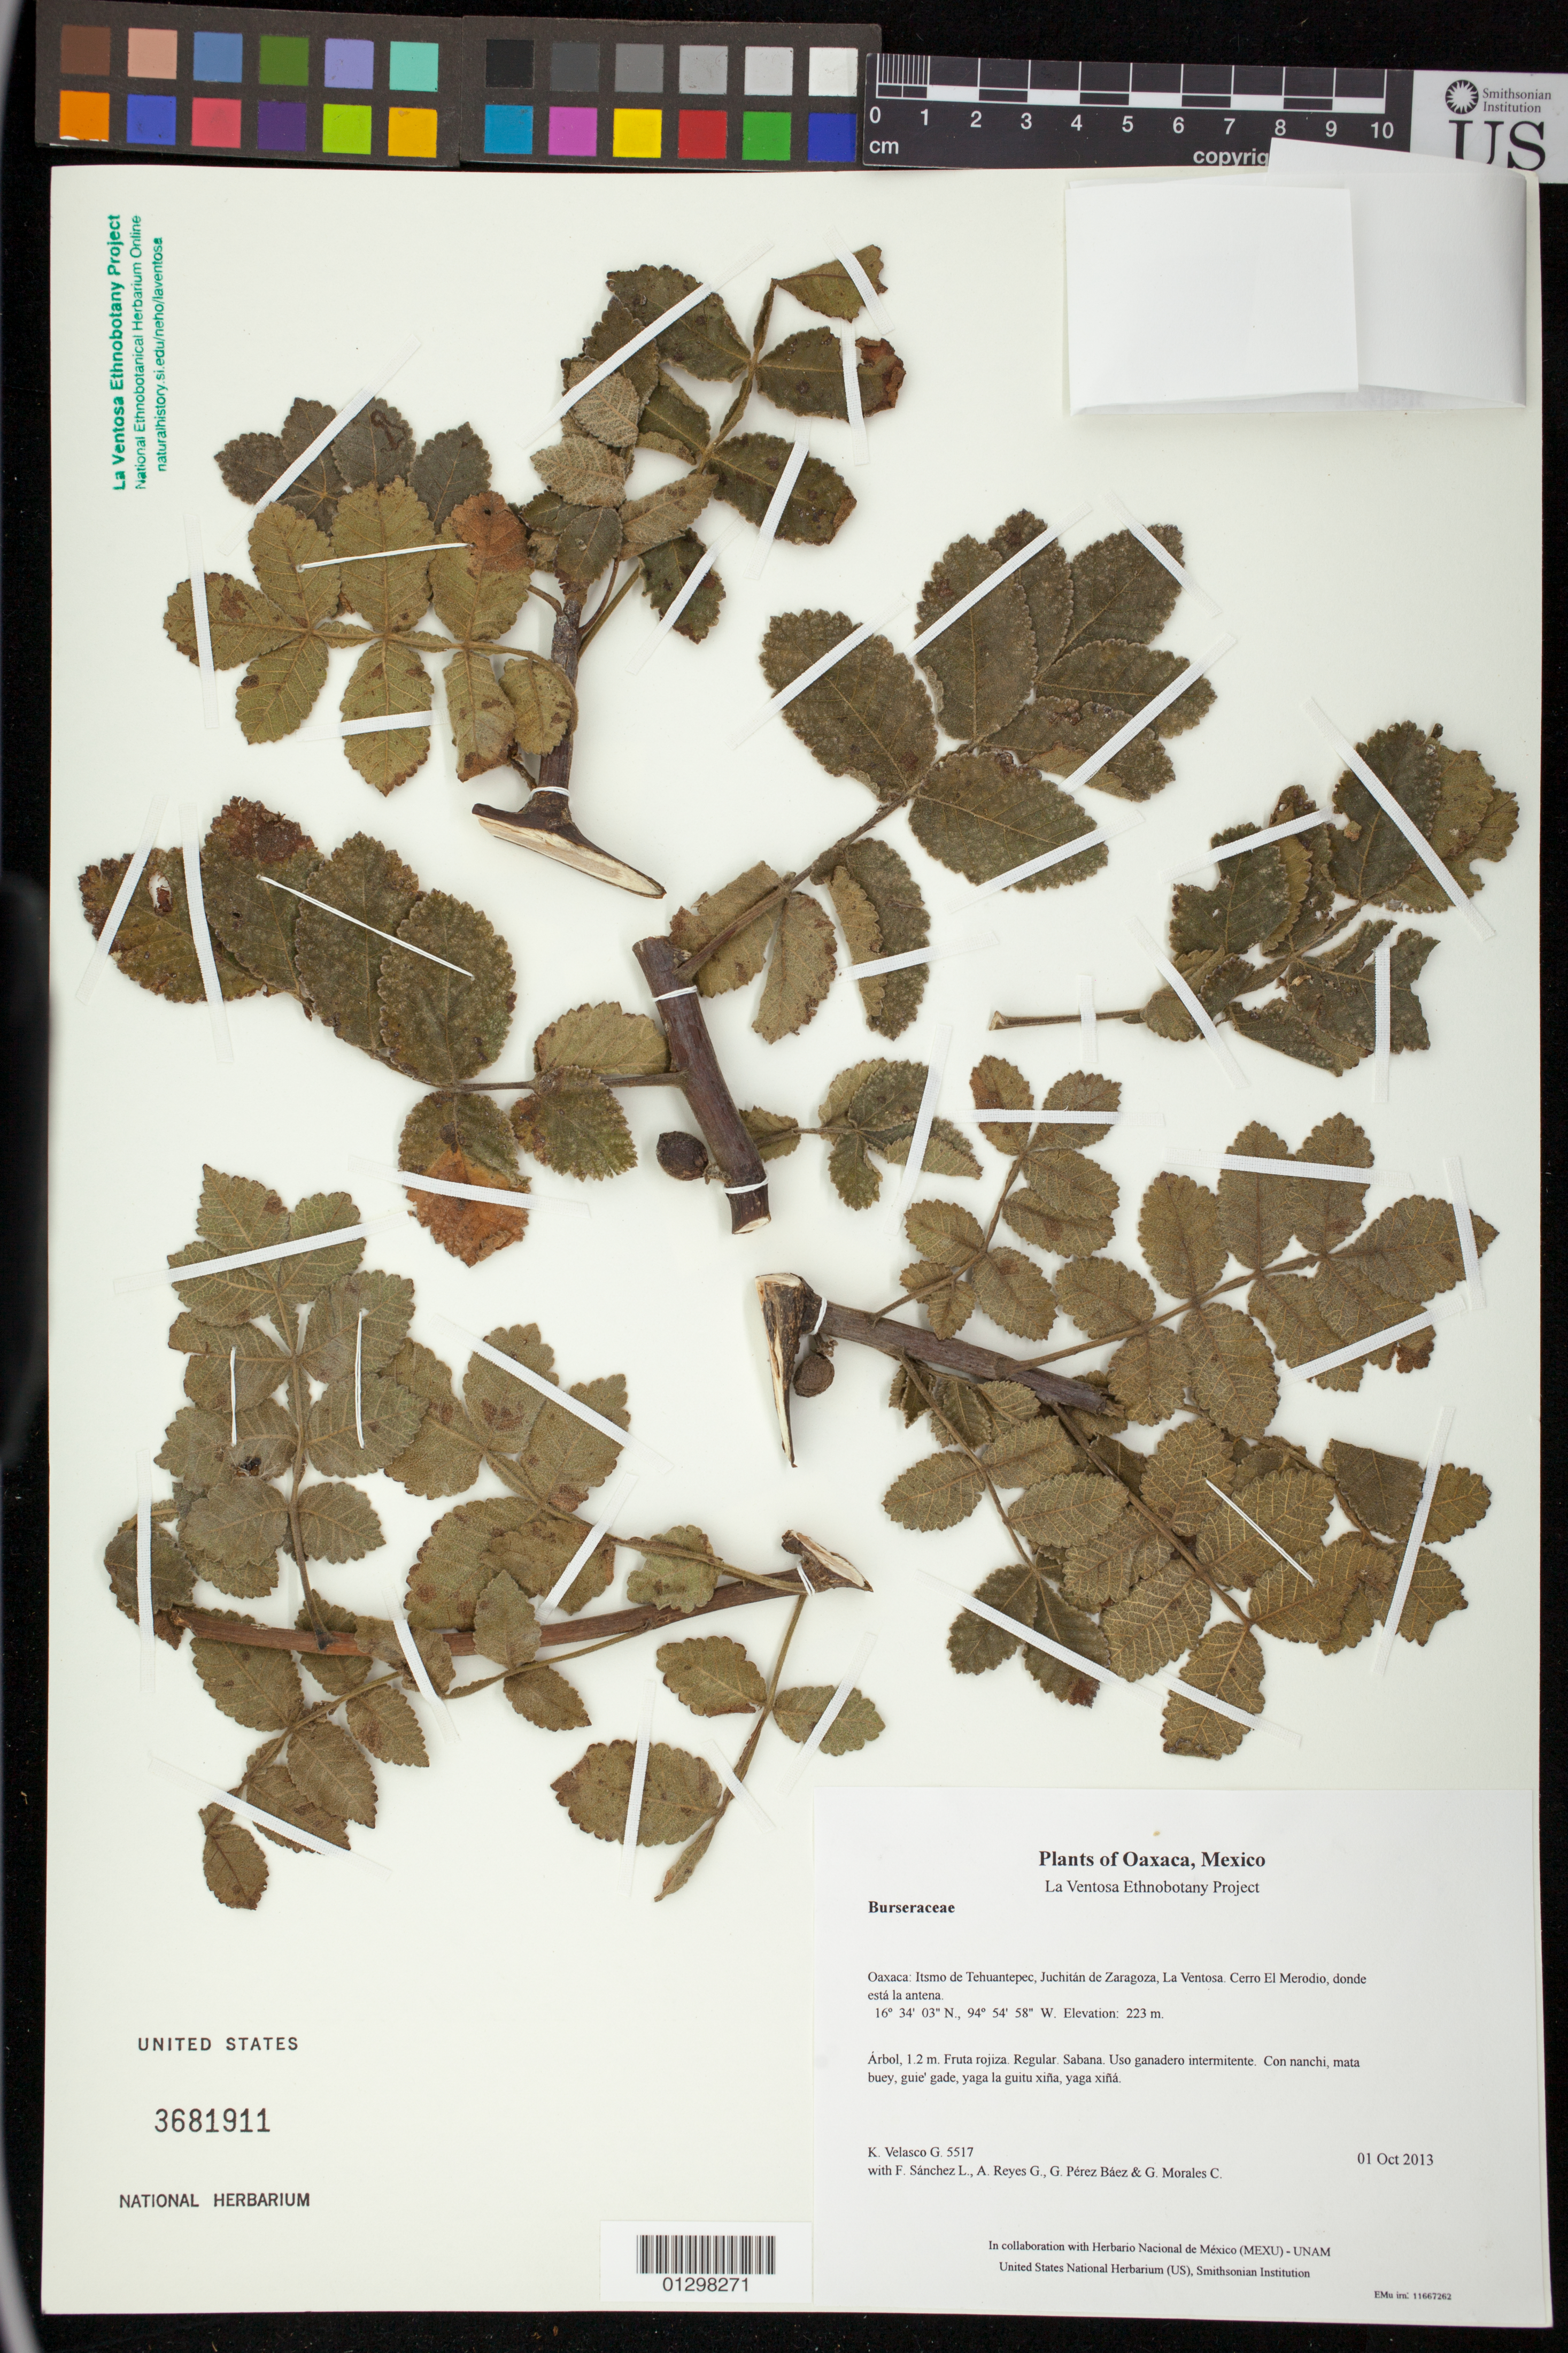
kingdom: Plantae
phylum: Tracheophyta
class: Magnoliopsida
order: Sapindales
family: Burseraceae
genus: Bursera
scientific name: Bursera excelsa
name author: (Kunth) Engl.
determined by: Weeks, A.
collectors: K. Velasco G., F. Sánchez L., A. Reyes G., G. Pérez Báez & G. Morales C.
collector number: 5517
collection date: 2013-10-01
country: Mexico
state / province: Oaxaca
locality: Itsmo de Tehuantepec, Juchitán de Zaragoza, La Ventosa. Cerro El Merodio, donde está la antena.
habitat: Sabana. Uso ganadero intermitente.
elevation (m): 223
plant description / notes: JEBOT, MEXU, SERO, US; Yaga. 1.2 m. Cuaananaxhi naxiña' ga. Nuu.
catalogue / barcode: US 3681911